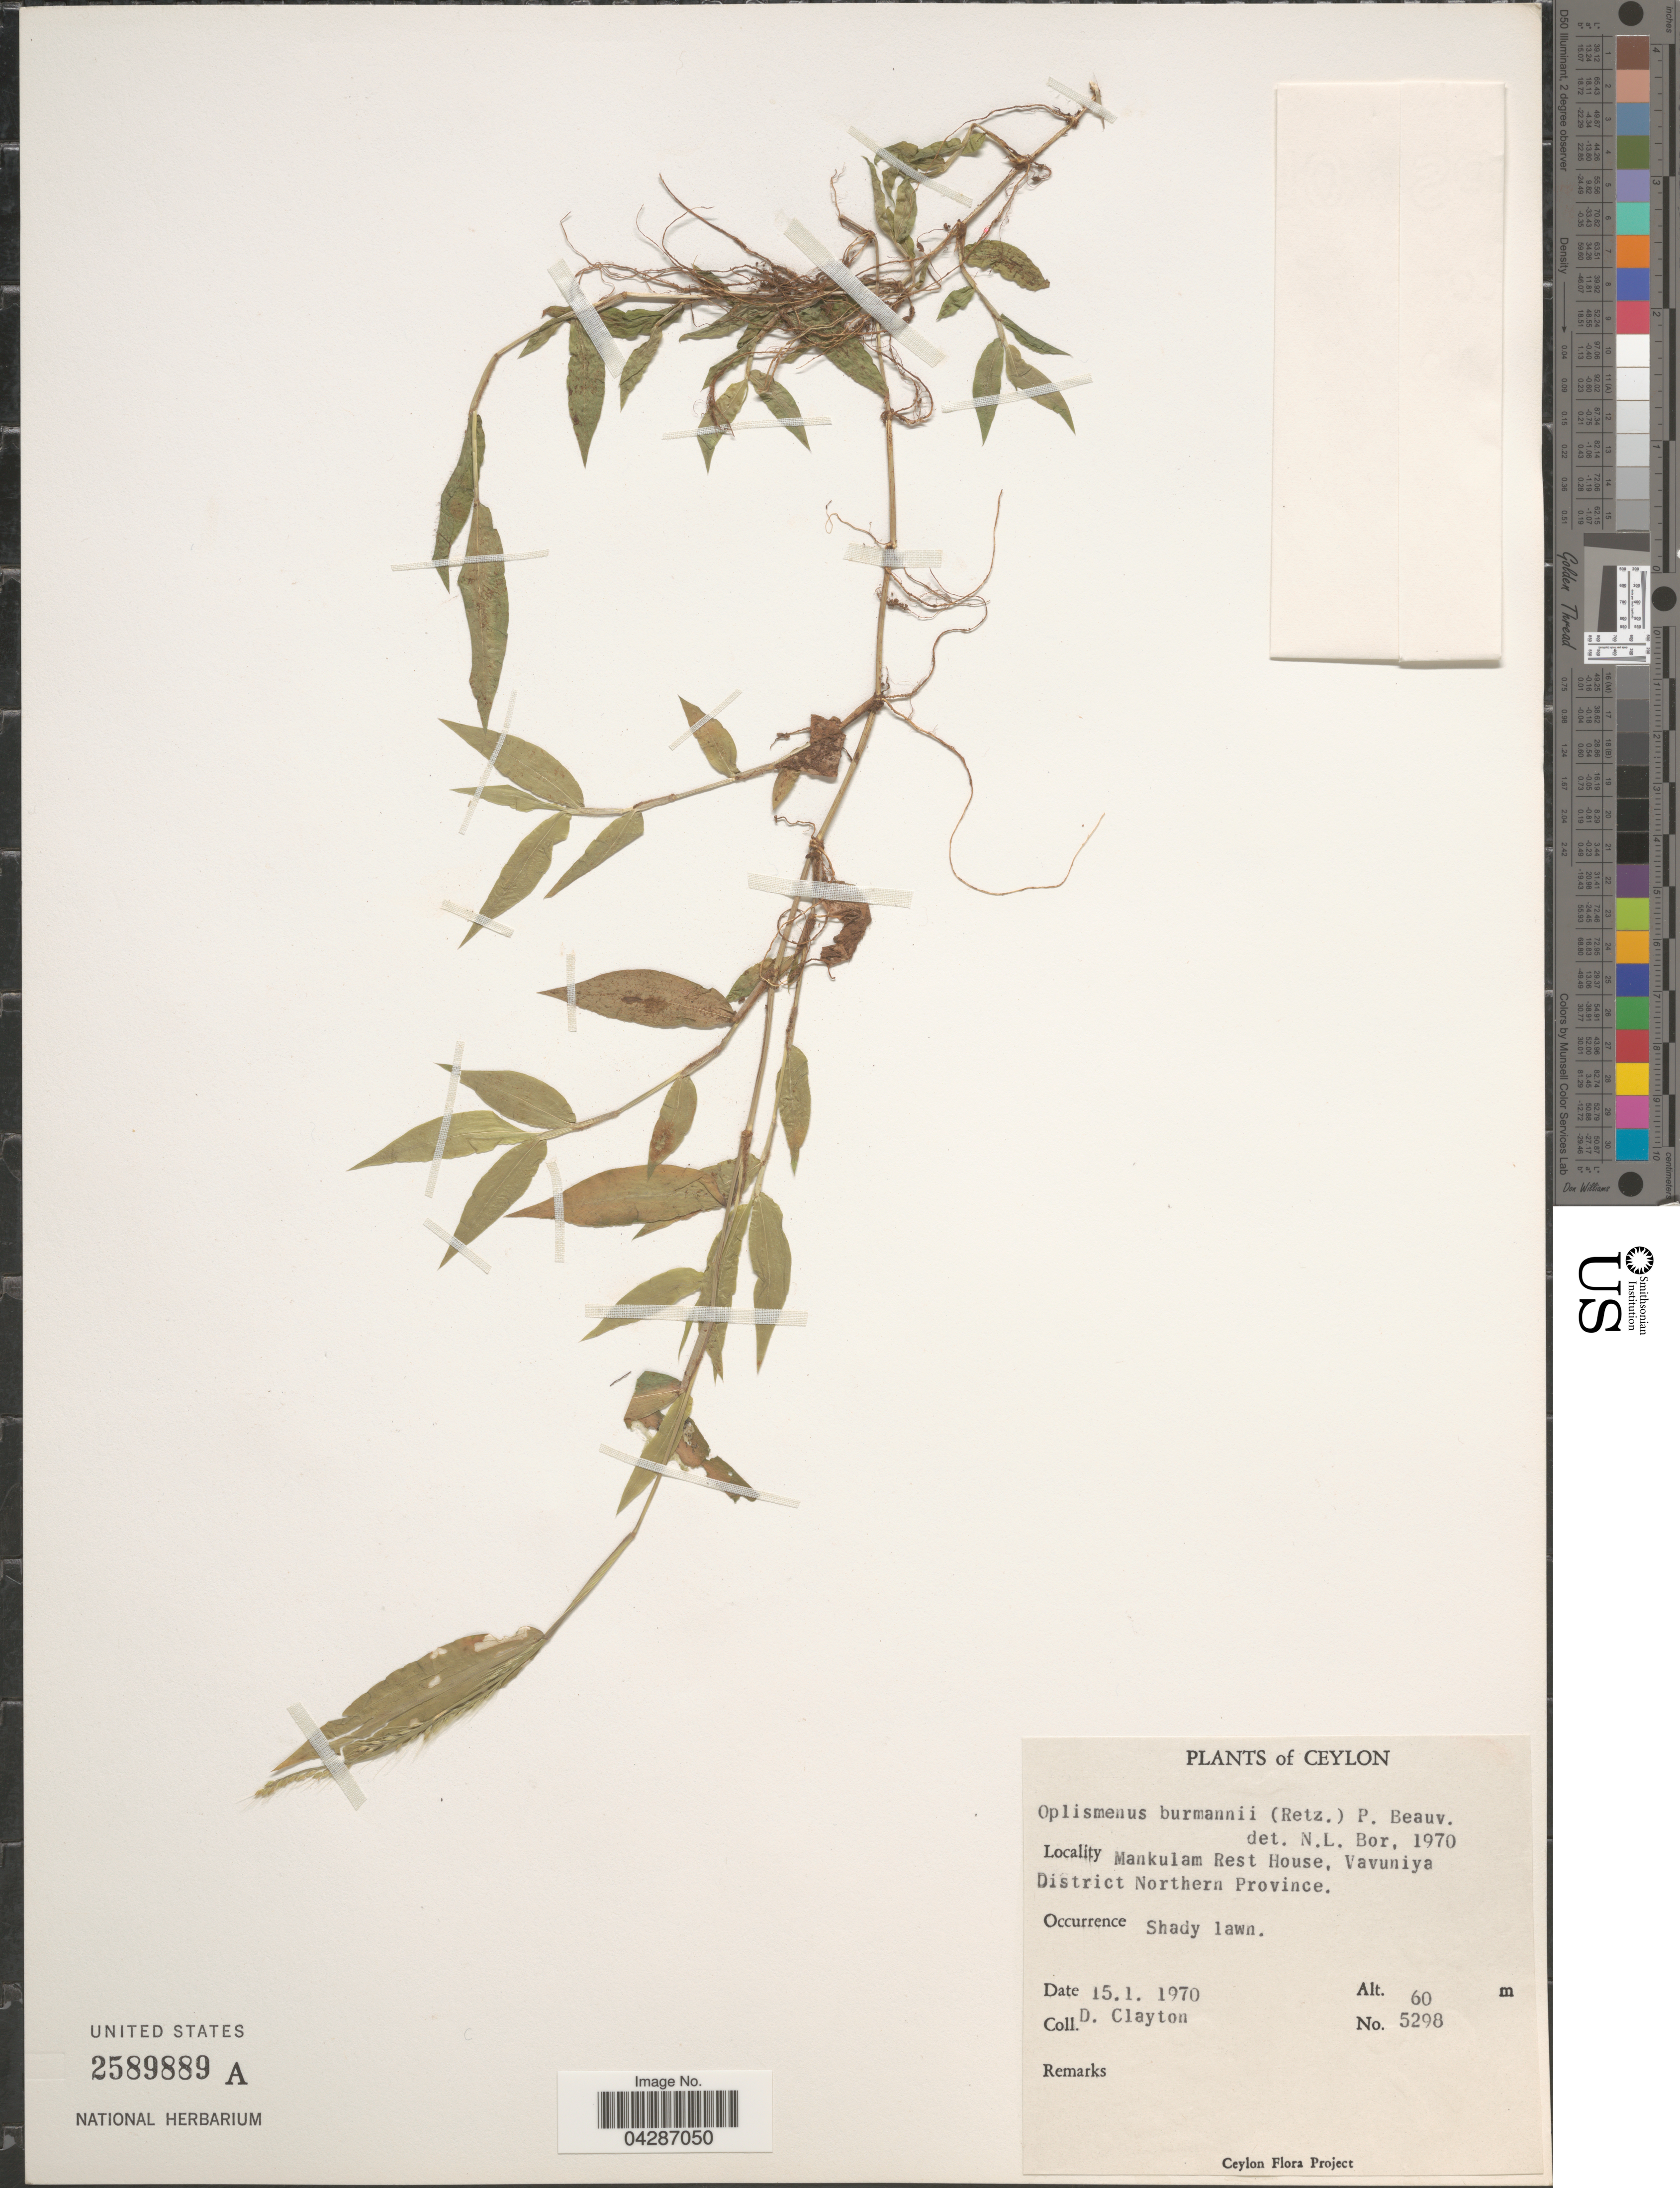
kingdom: Plantae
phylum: Tracheophyta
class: Liliopsida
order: Poales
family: Poaceae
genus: Oplismenus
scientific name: Oplismenus burmannii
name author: (Retz.) P. Beauv.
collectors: D. Clayton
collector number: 5298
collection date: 1970-01-15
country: Sri Lanka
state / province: Northern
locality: Ceylon. Mankulam Rest House, Vavuniya District Northern Province.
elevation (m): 60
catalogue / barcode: US 2589889A